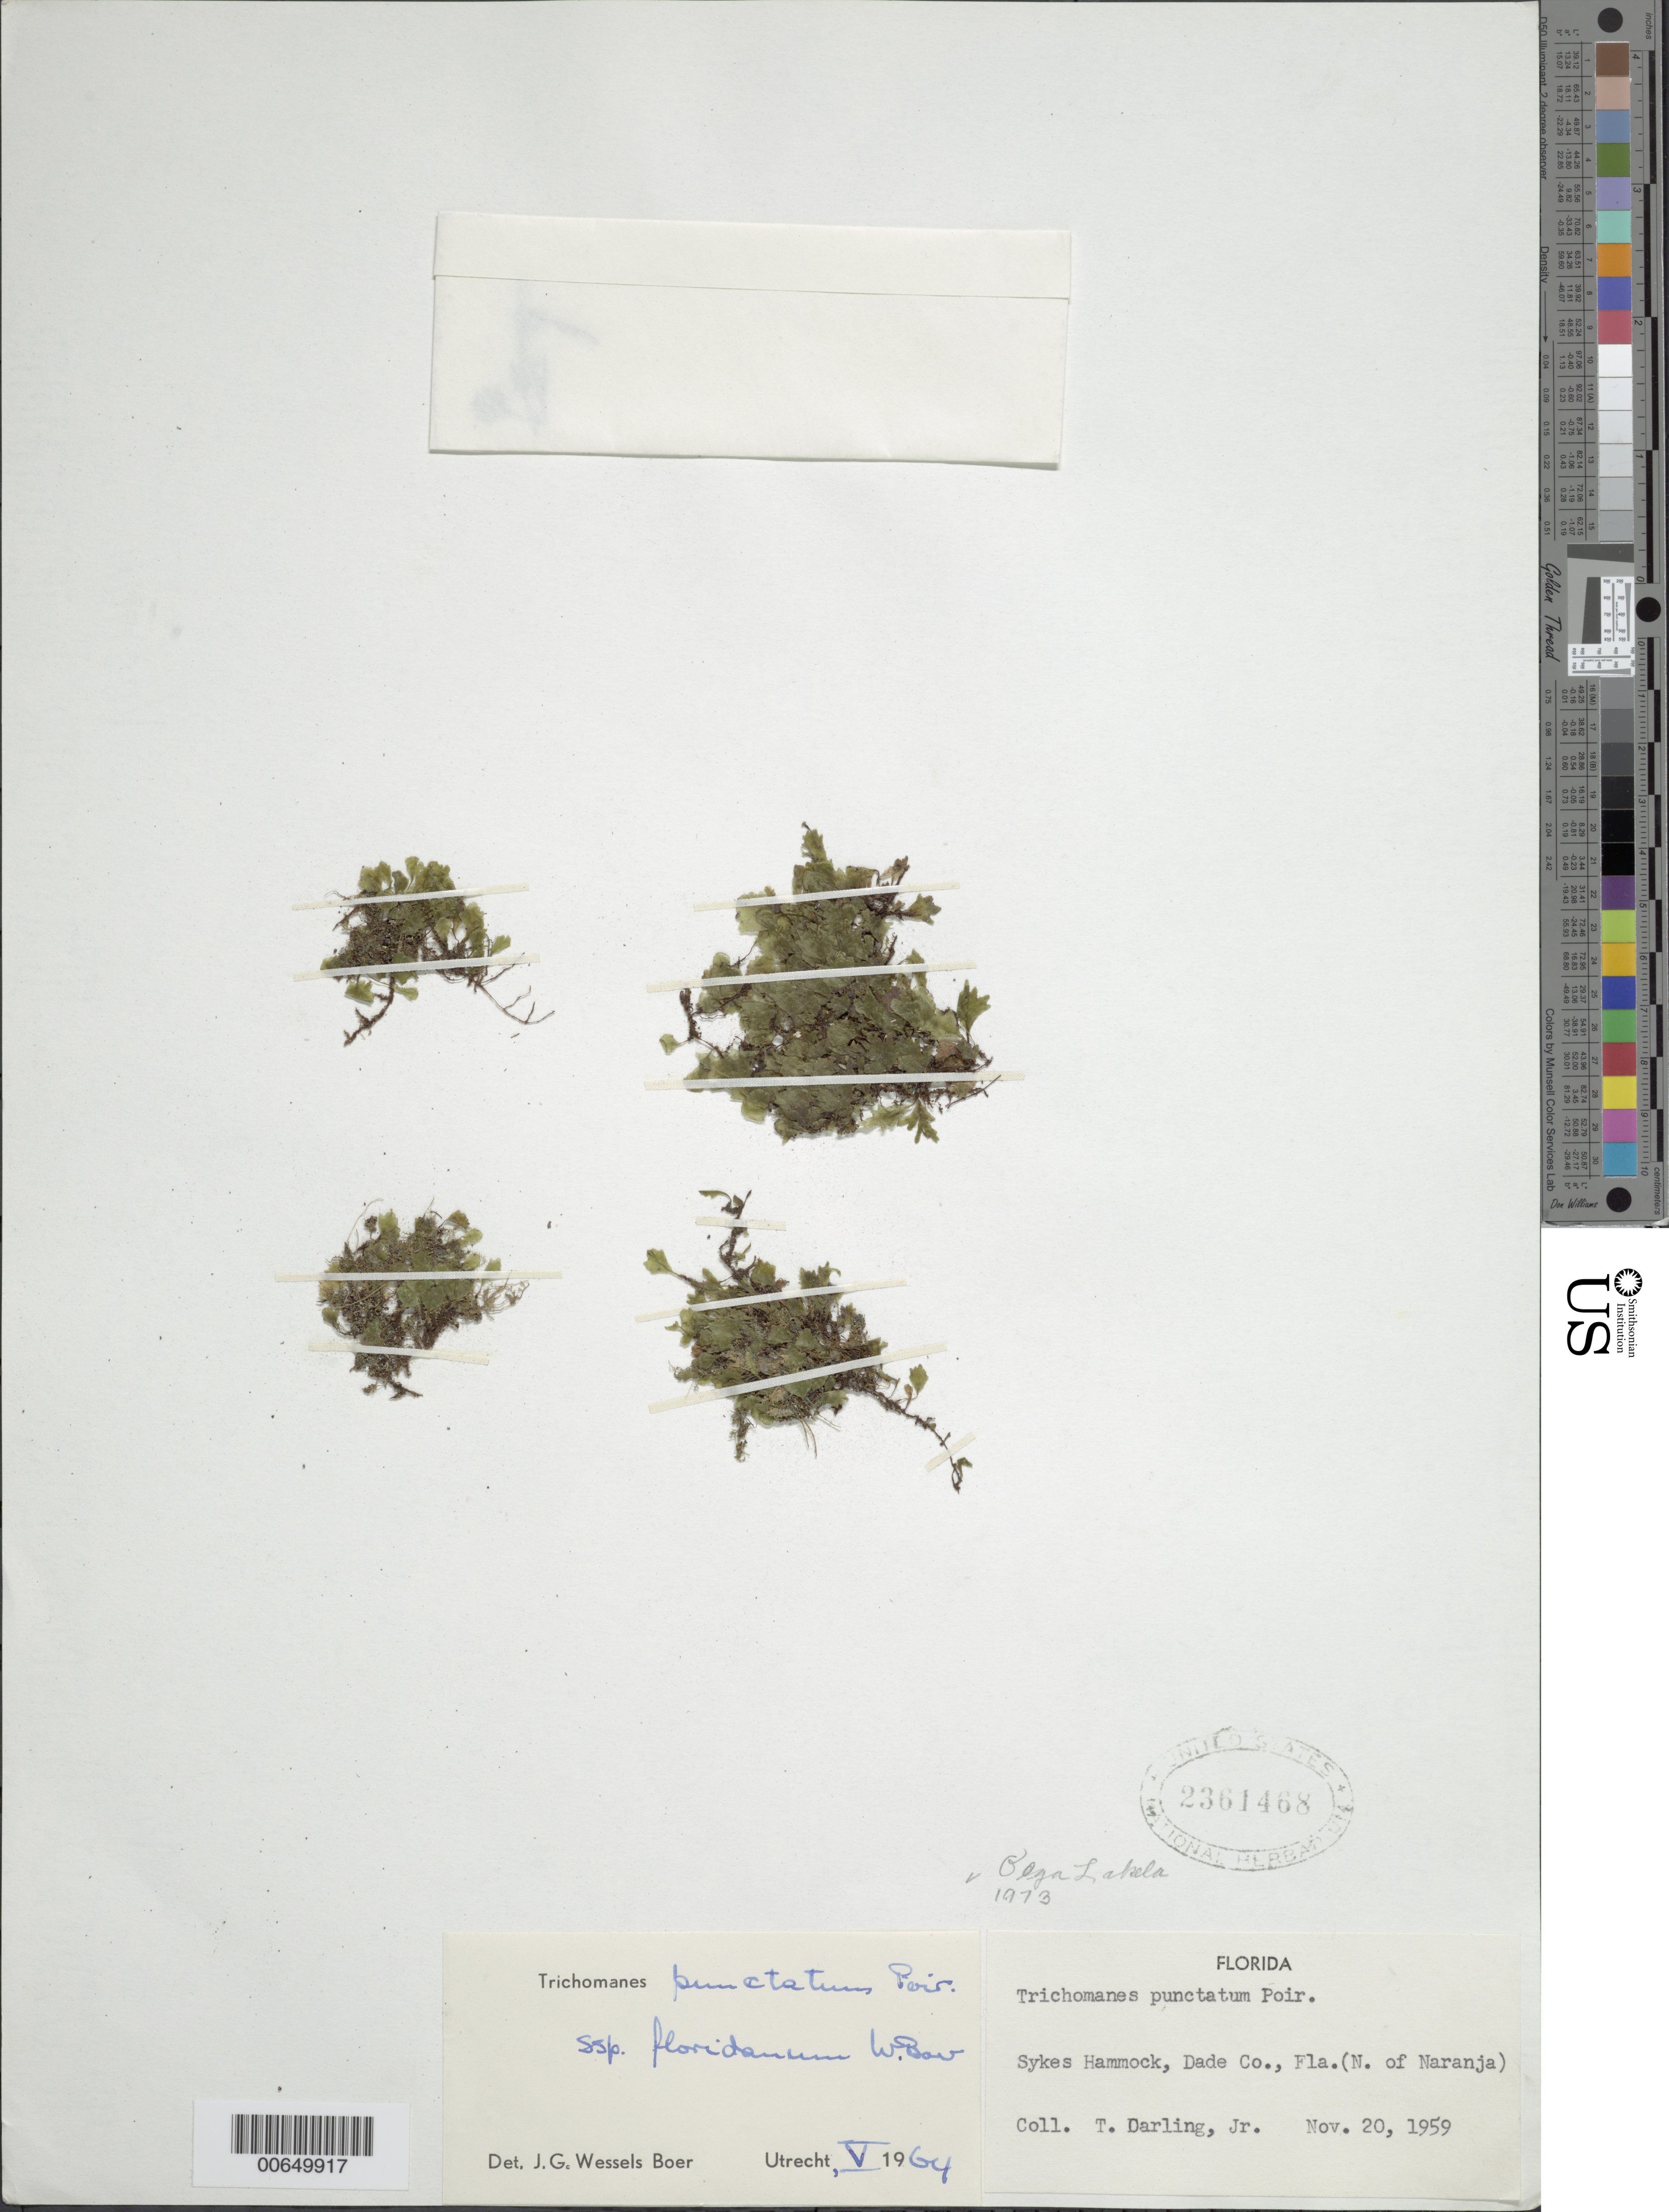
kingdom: Plantae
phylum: Tracheophyta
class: Polypodiopsida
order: Hymenophyllales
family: Hymenophyllaceae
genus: Didymoglossum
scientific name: Didymoglossum punctatum subsp. floridanum comb. nov., ined 2015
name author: (Poir.) Desv.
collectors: T. Darling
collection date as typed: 20 Nov 1959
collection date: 1959-11-20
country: United States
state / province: Florida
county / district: Dade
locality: Sykes Hammock, (W of Naranja).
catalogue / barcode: US 2361468